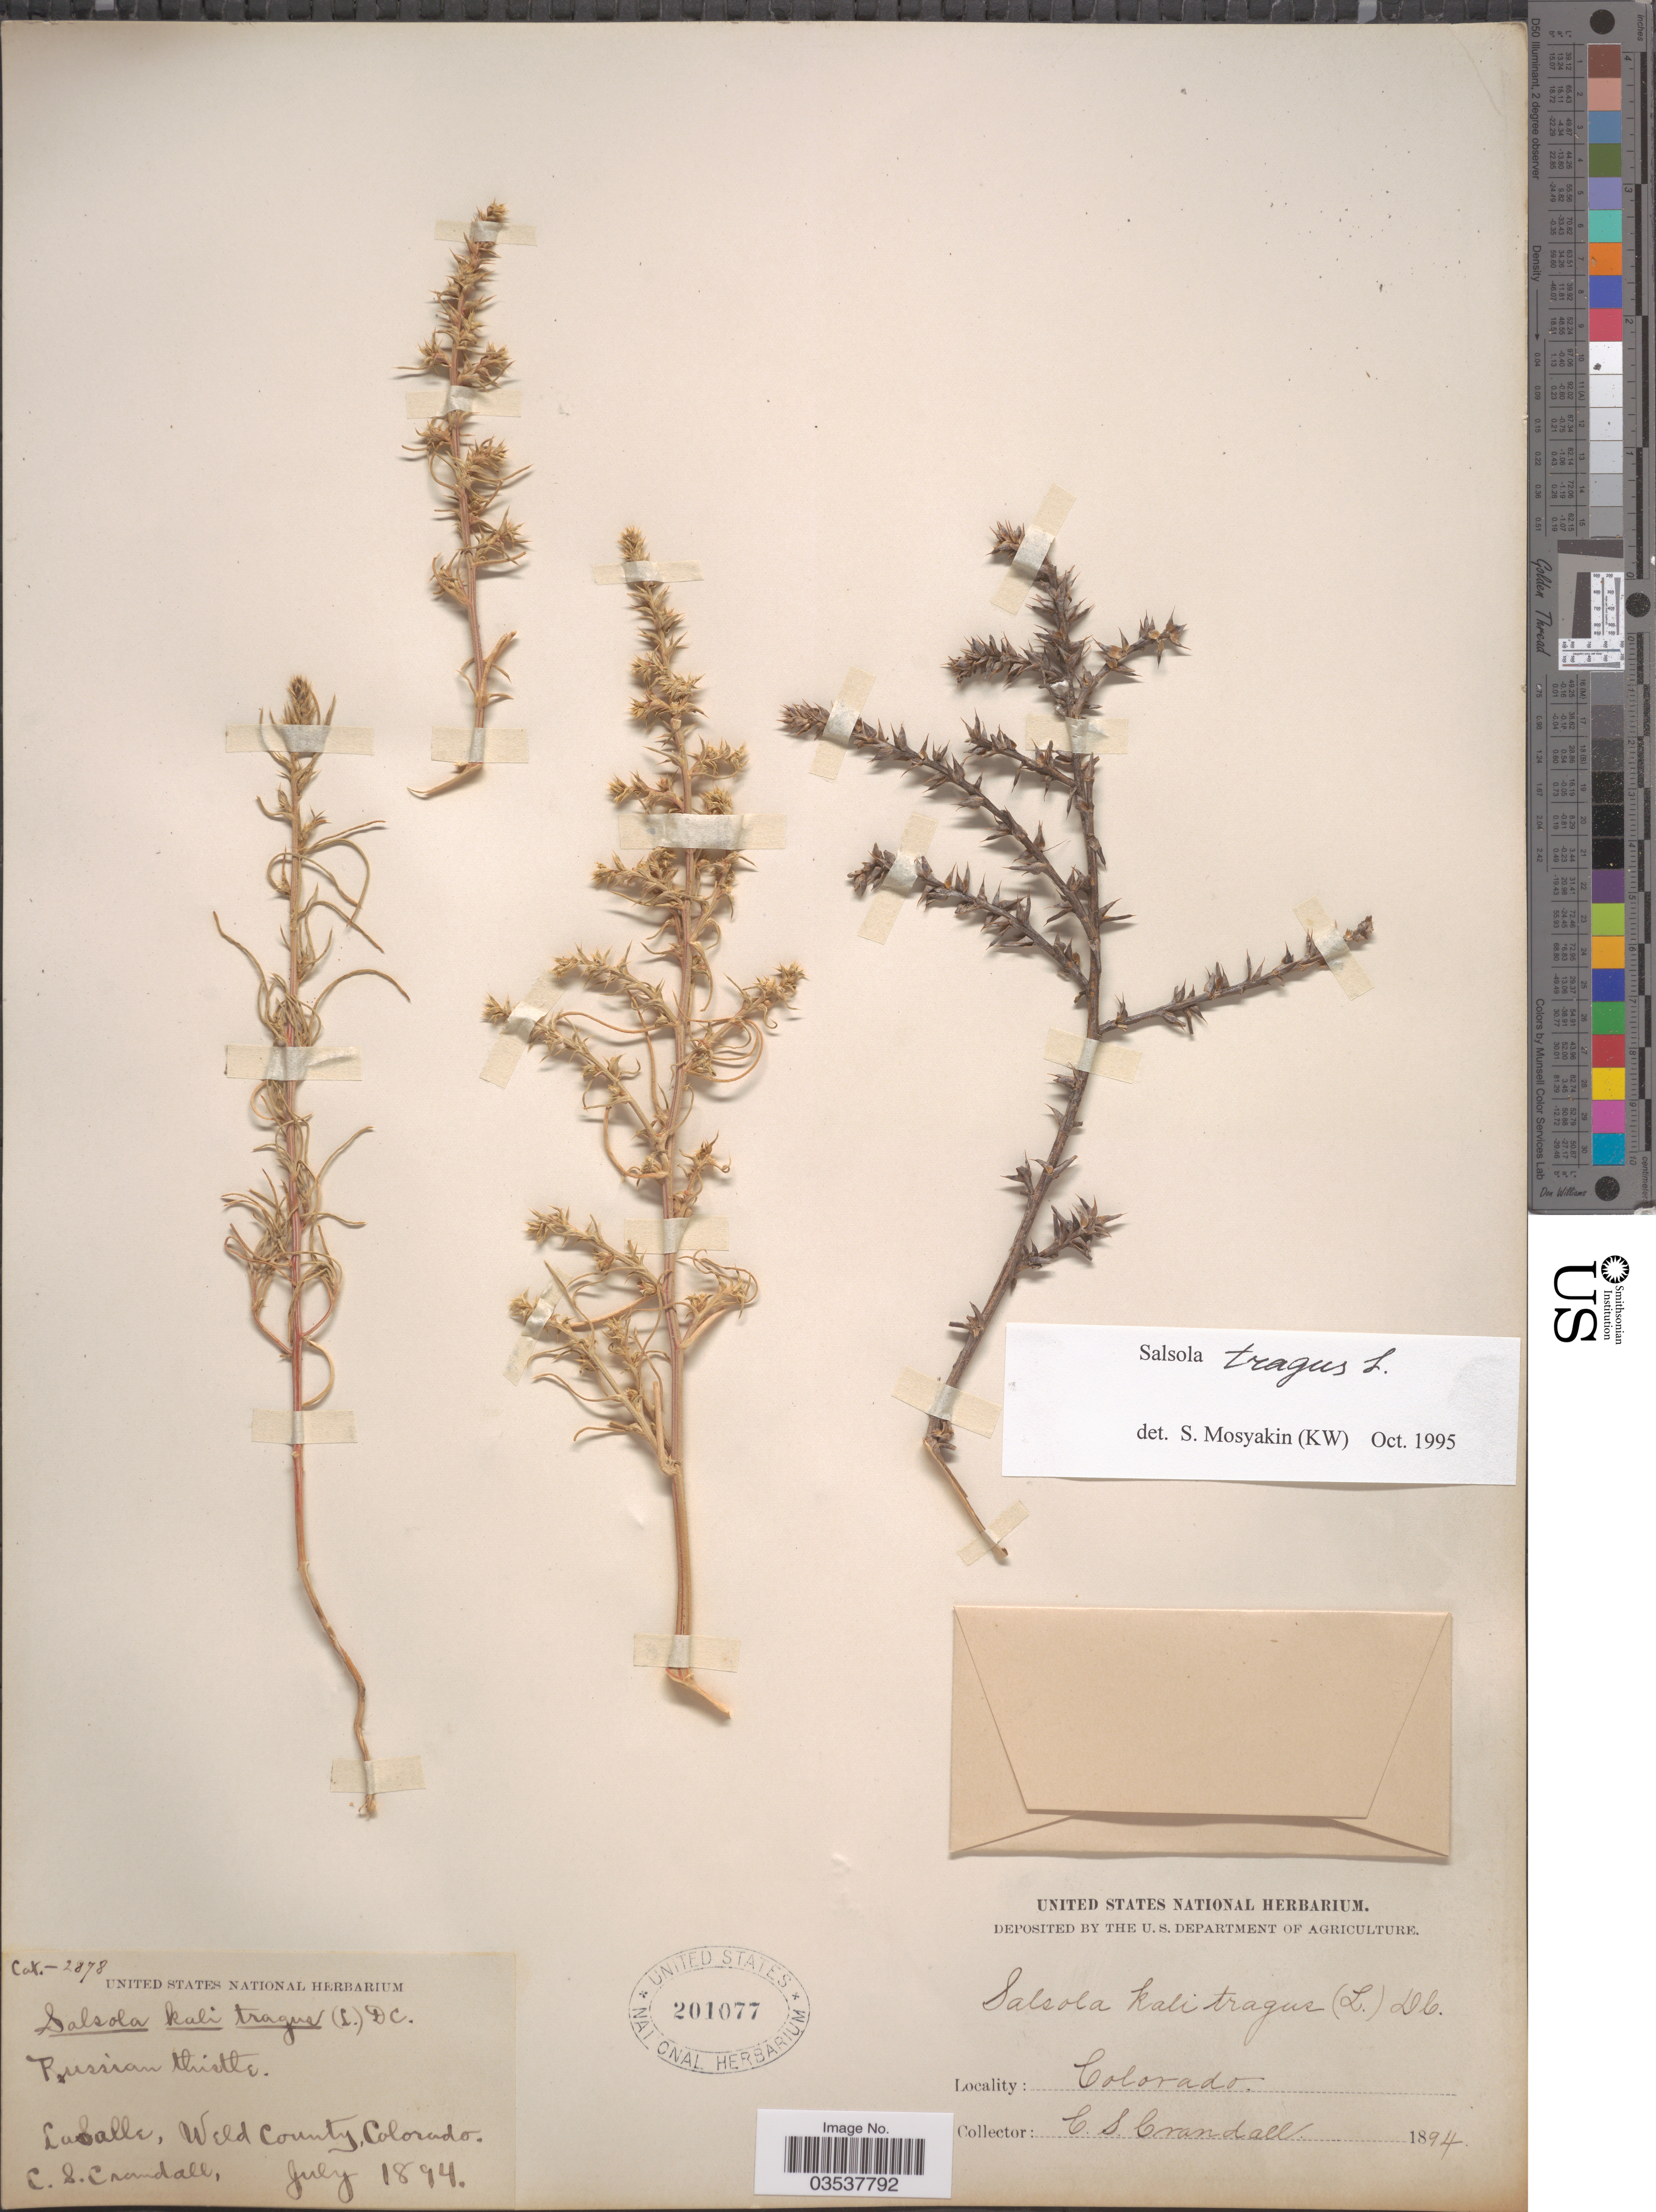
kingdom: Plantae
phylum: Tracheophyta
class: Magnoliopsida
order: Caryophyllales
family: Amaranthaceae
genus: Salsola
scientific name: Salsola pestifer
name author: A. Nelson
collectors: C. Crandall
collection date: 1894-07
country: United States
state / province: Colorado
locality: LaSalle, Weld County.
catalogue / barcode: US 201077